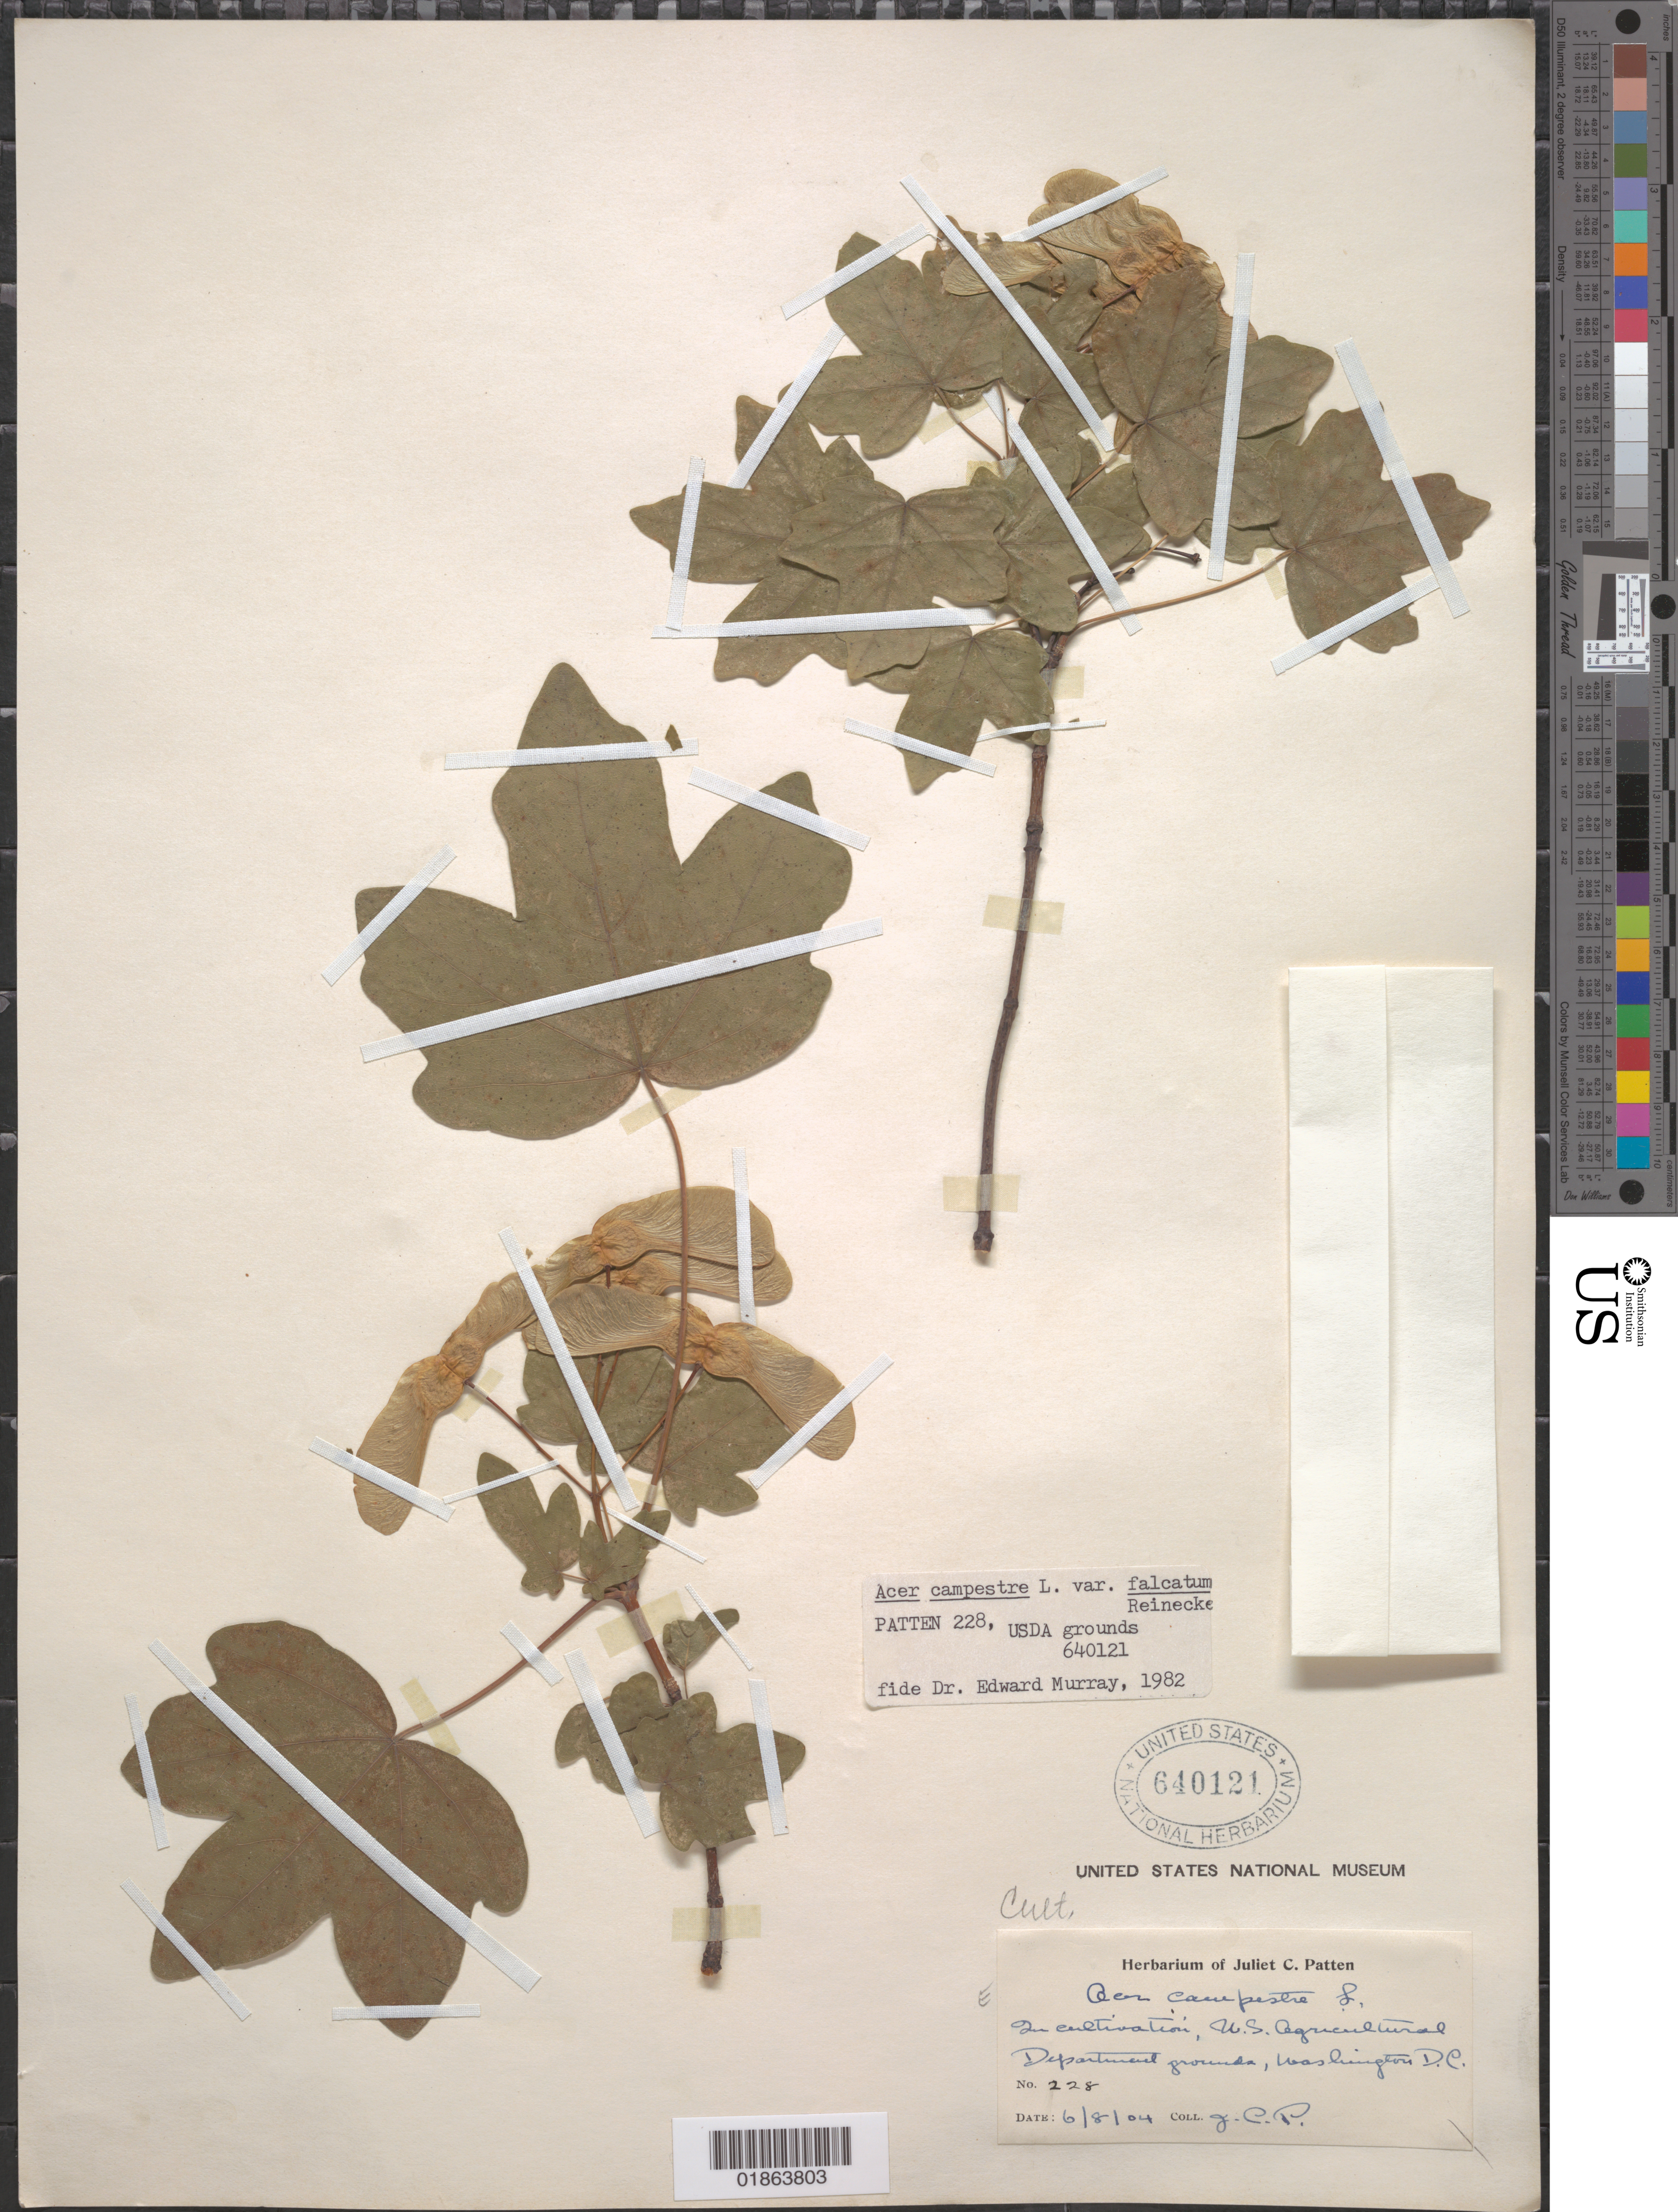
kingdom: Plantae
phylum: Tracheophyta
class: Magnoliopsida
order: Sapindales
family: Sapindaceae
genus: Acer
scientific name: Acer campestre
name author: L.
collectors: J. Patten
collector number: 228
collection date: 1904-06-08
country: United States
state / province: District of Columbia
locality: U.S. Agricultural Department grounds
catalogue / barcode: US 640121